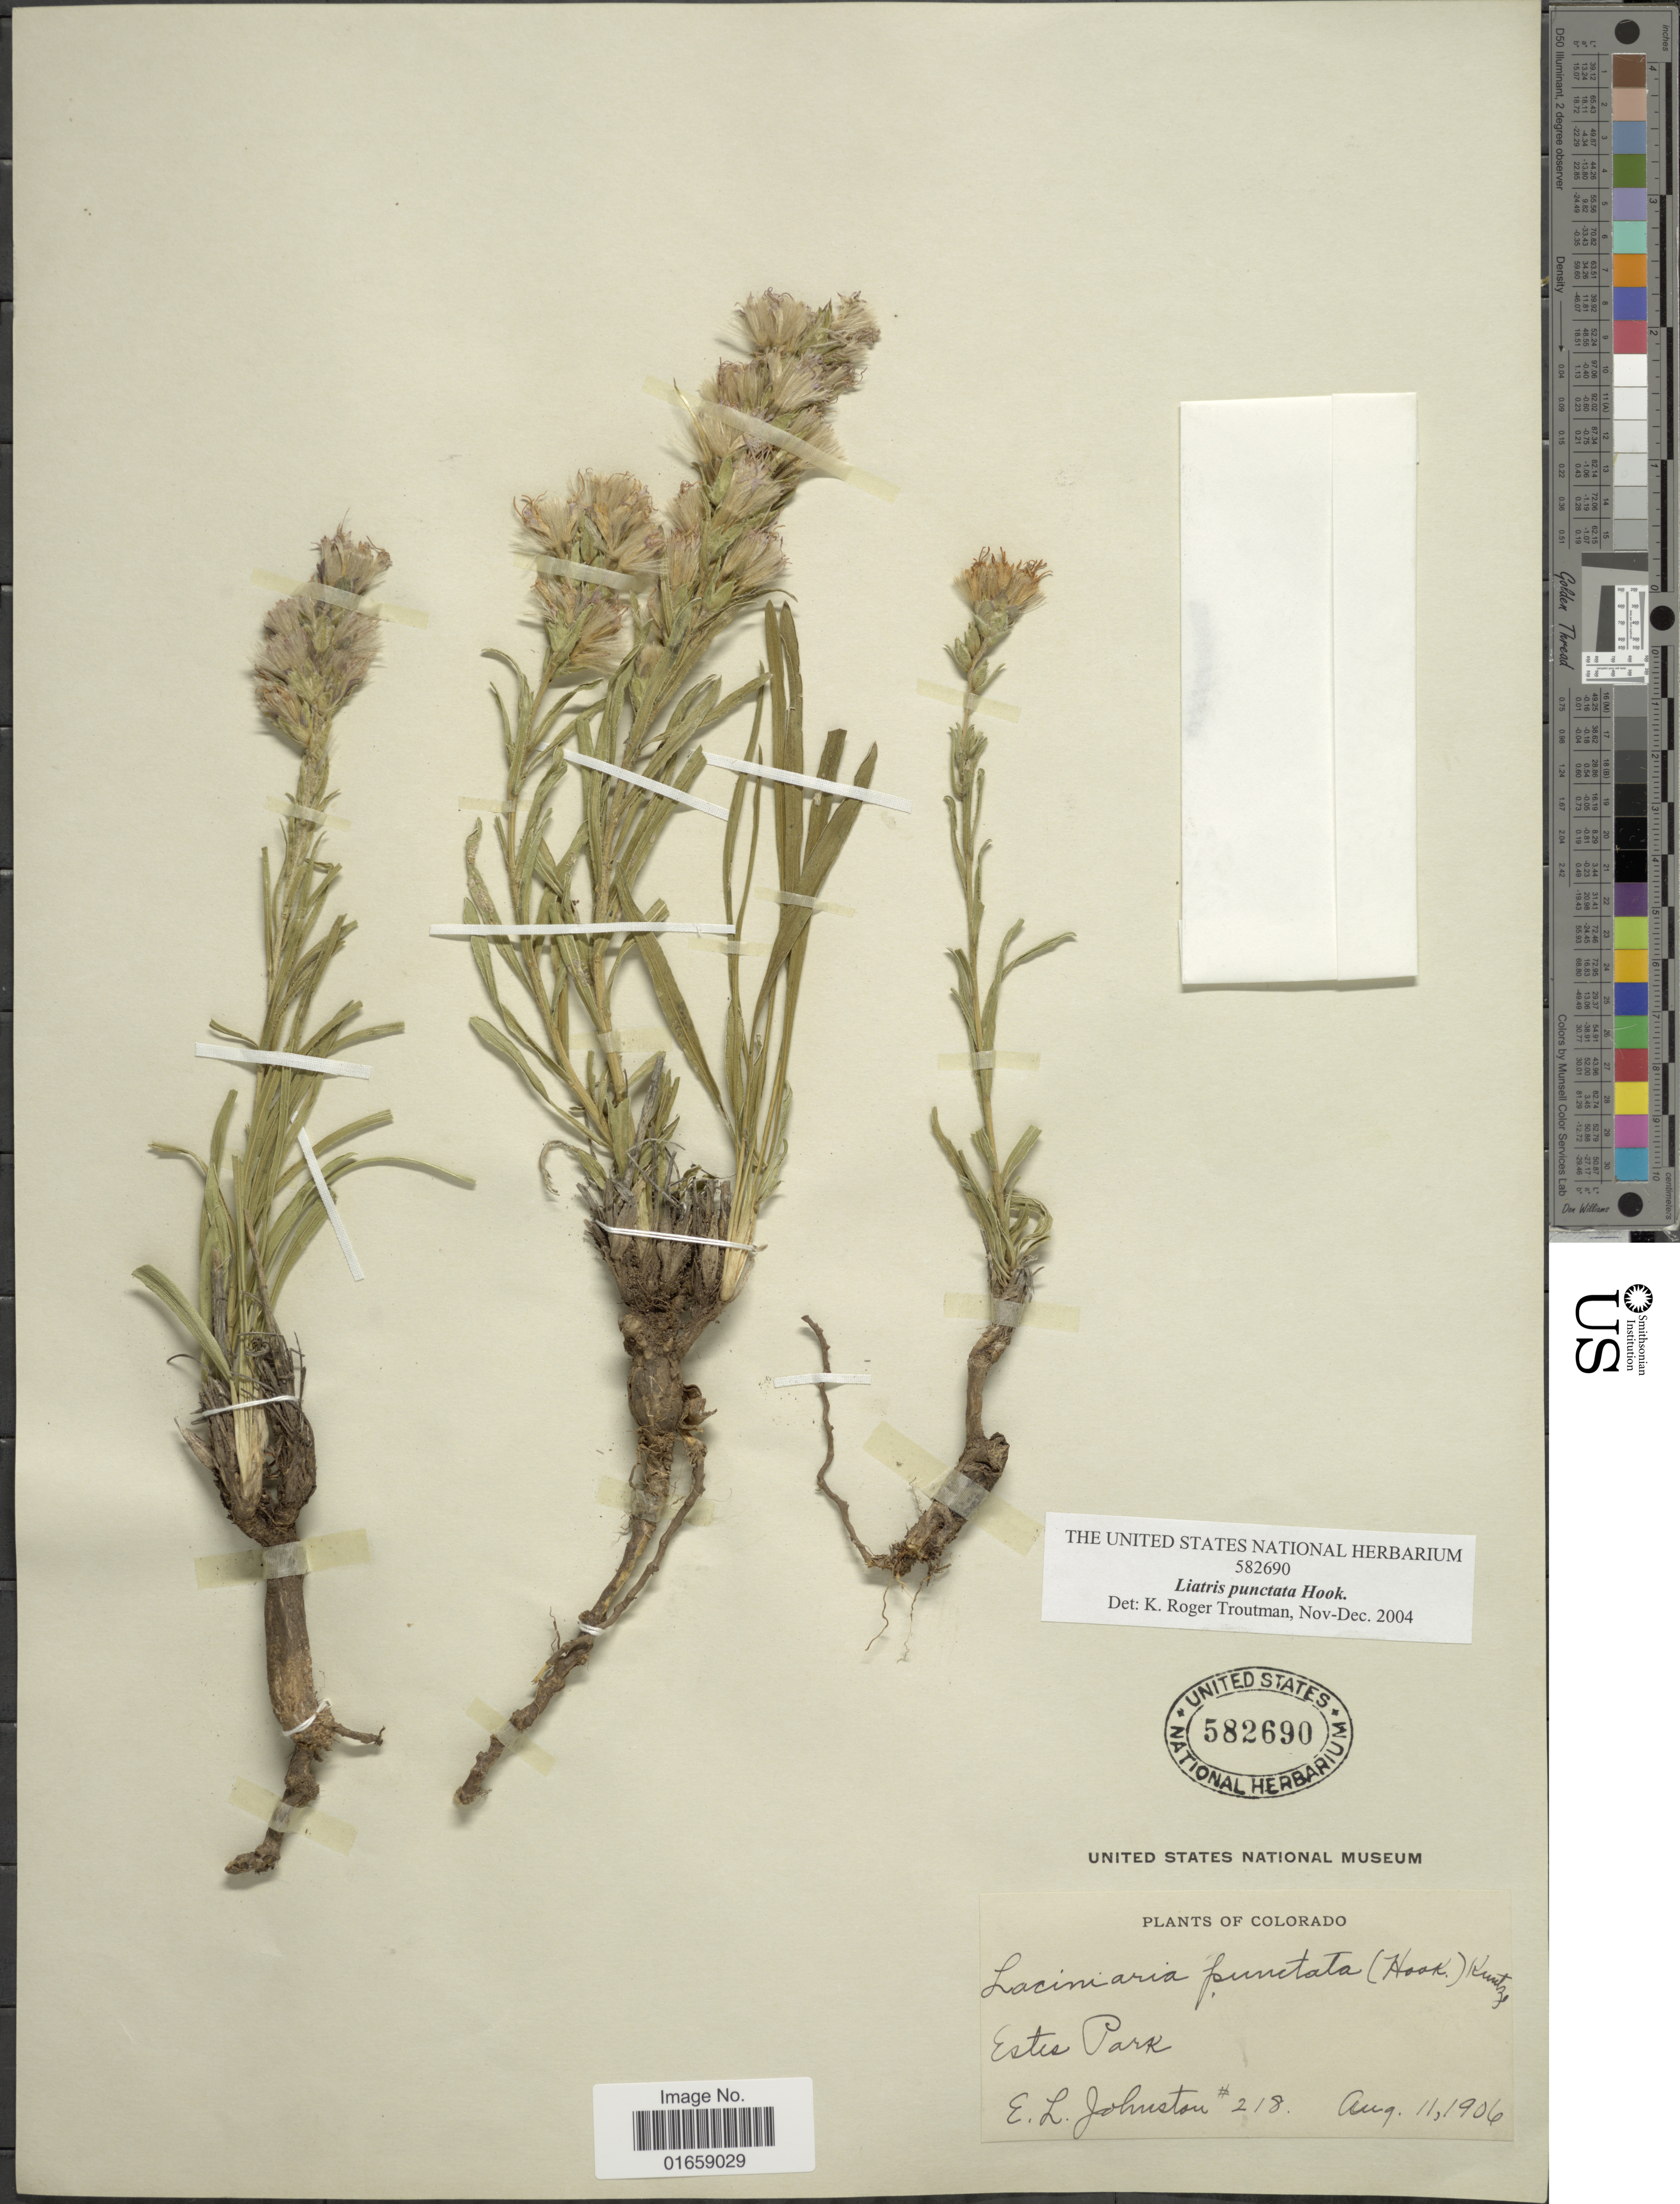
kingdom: Plantae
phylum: Tracheophyta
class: Magnoliopsida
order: Asterales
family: Asteraceae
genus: Liatris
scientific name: Liatris punctata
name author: Hook.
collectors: E. L. Johnston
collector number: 218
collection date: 1906-08-11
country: United States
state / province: Colorado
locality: Estes Park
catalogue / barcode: US 582690